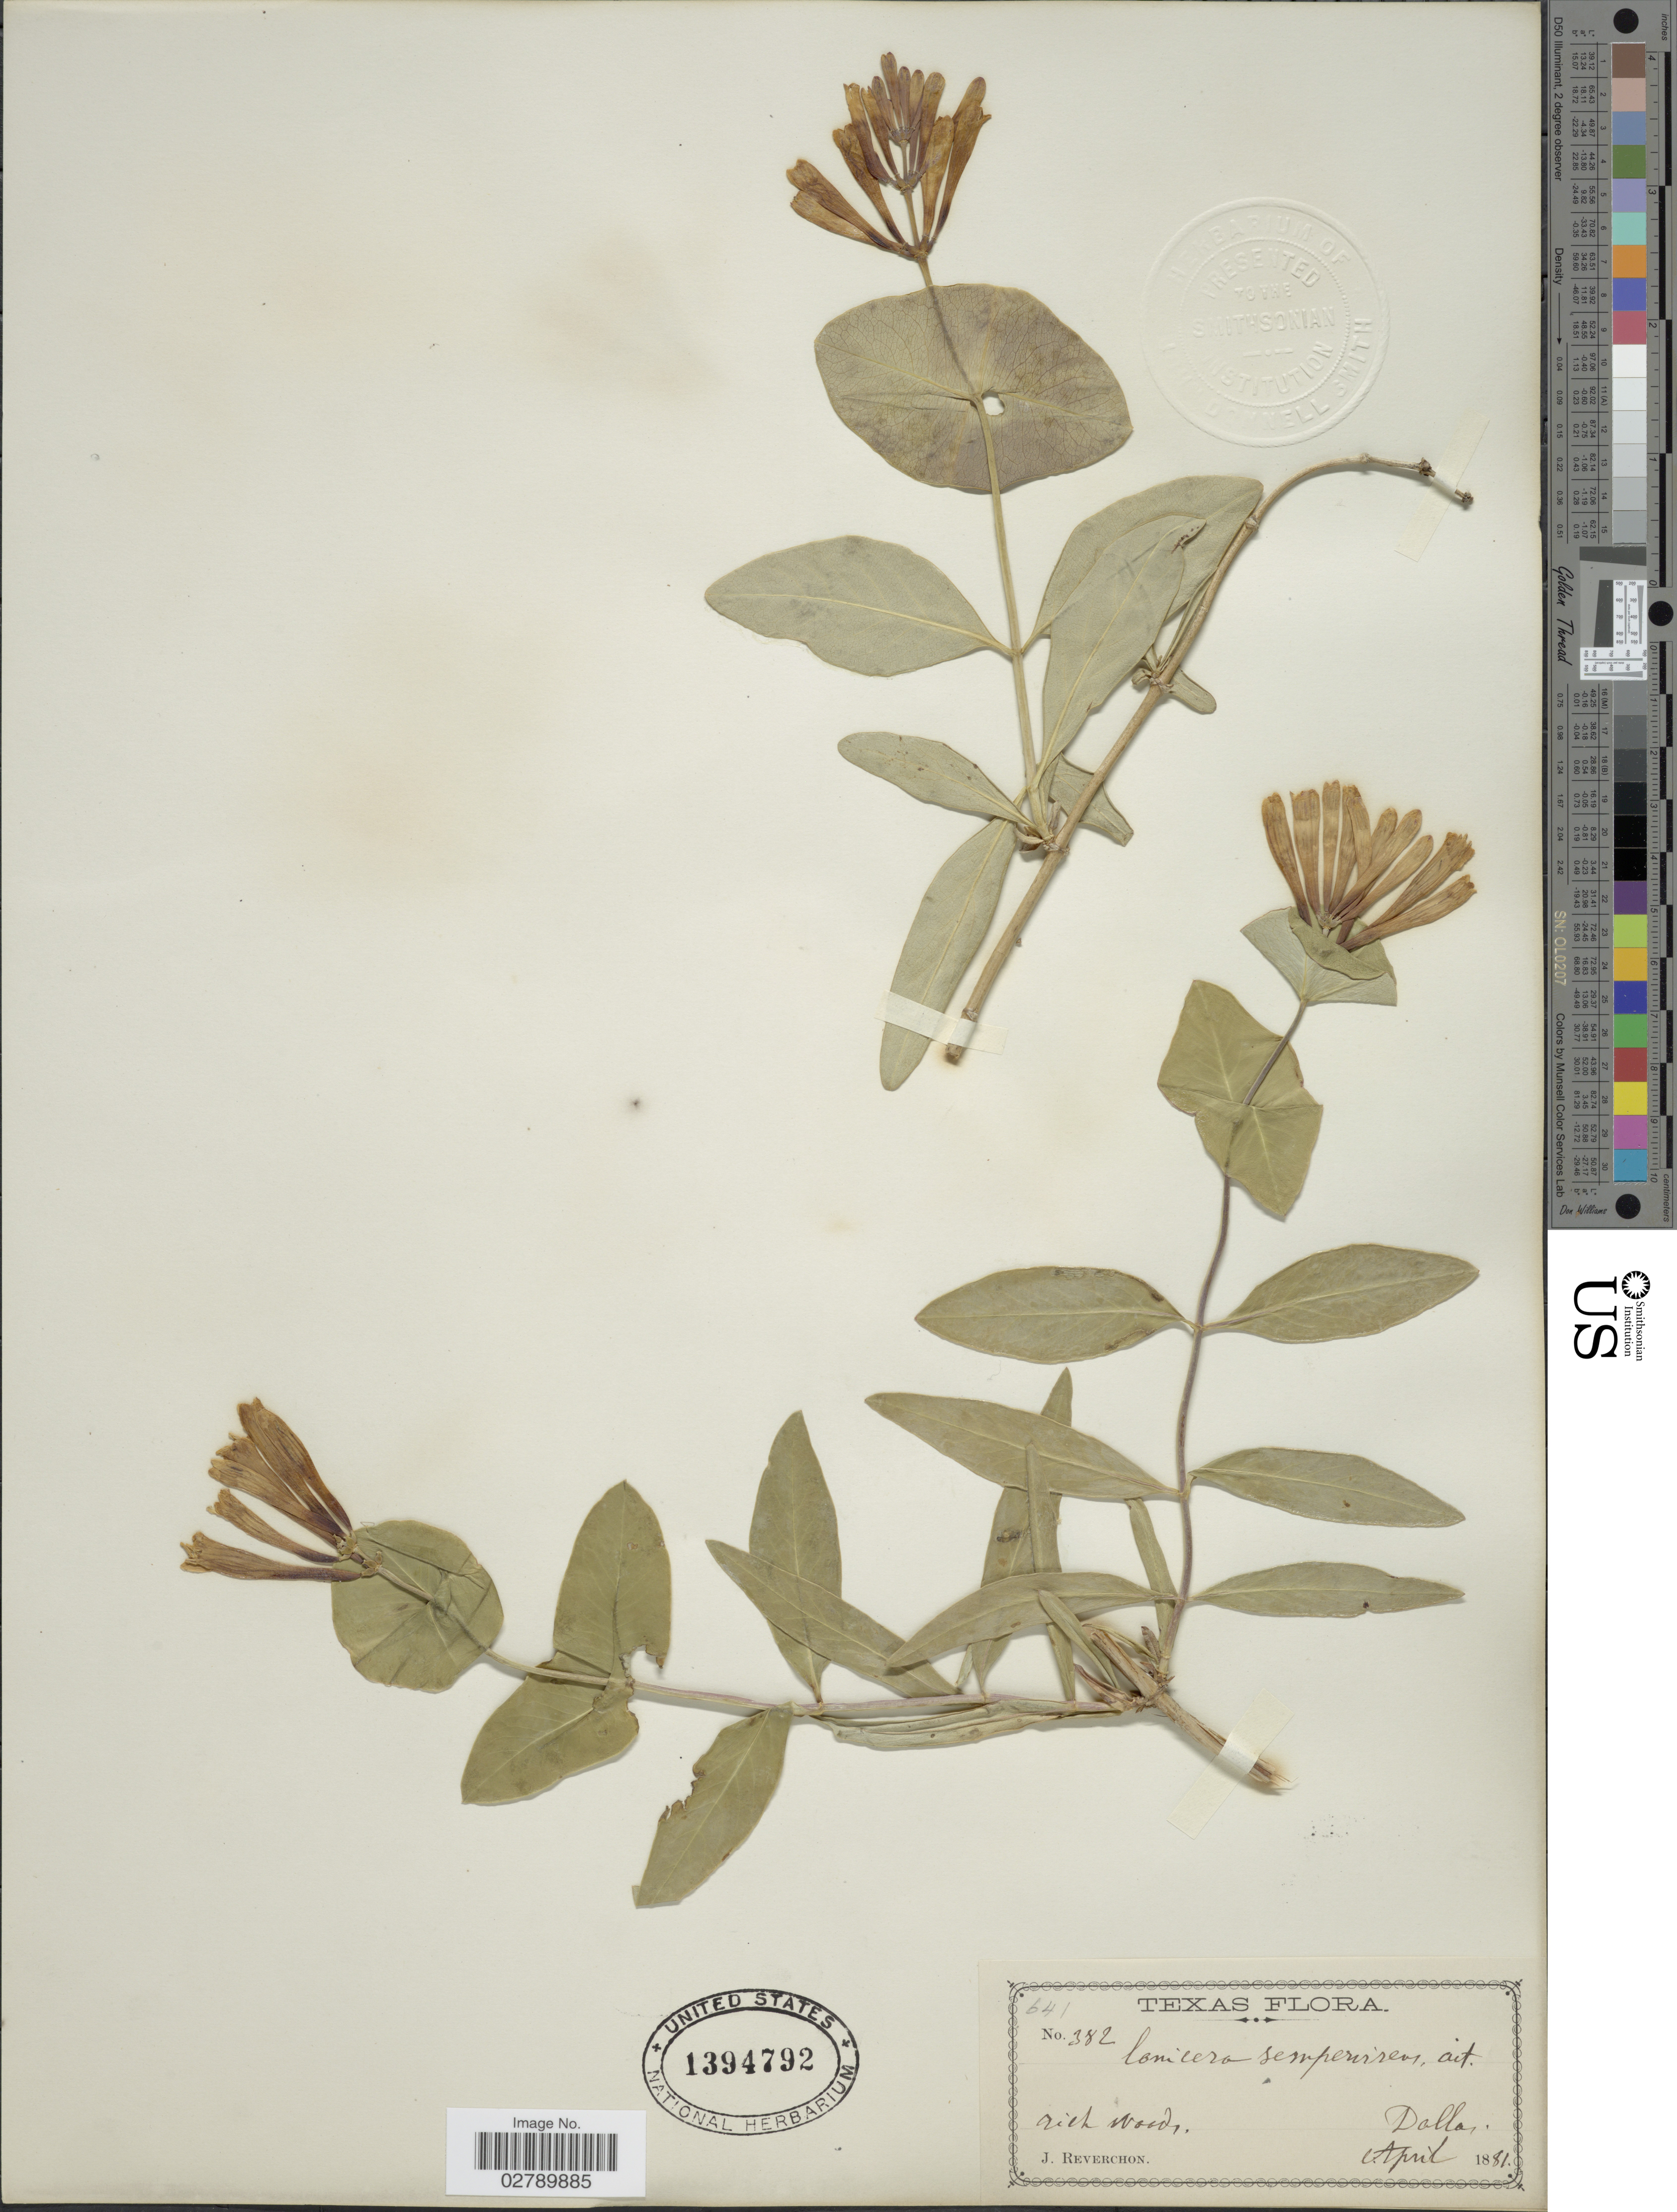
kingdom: Plantae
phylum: Tracheophyta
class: Magnoliopsida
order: Dipsacales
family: Caprifoliaceae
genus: Lonicera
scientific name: Lonicera sempervirens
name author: L.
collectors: J. Reverchon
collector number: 382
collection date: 1881-04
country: United States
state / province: Texas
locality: Dallas.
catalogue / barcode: US 1394792